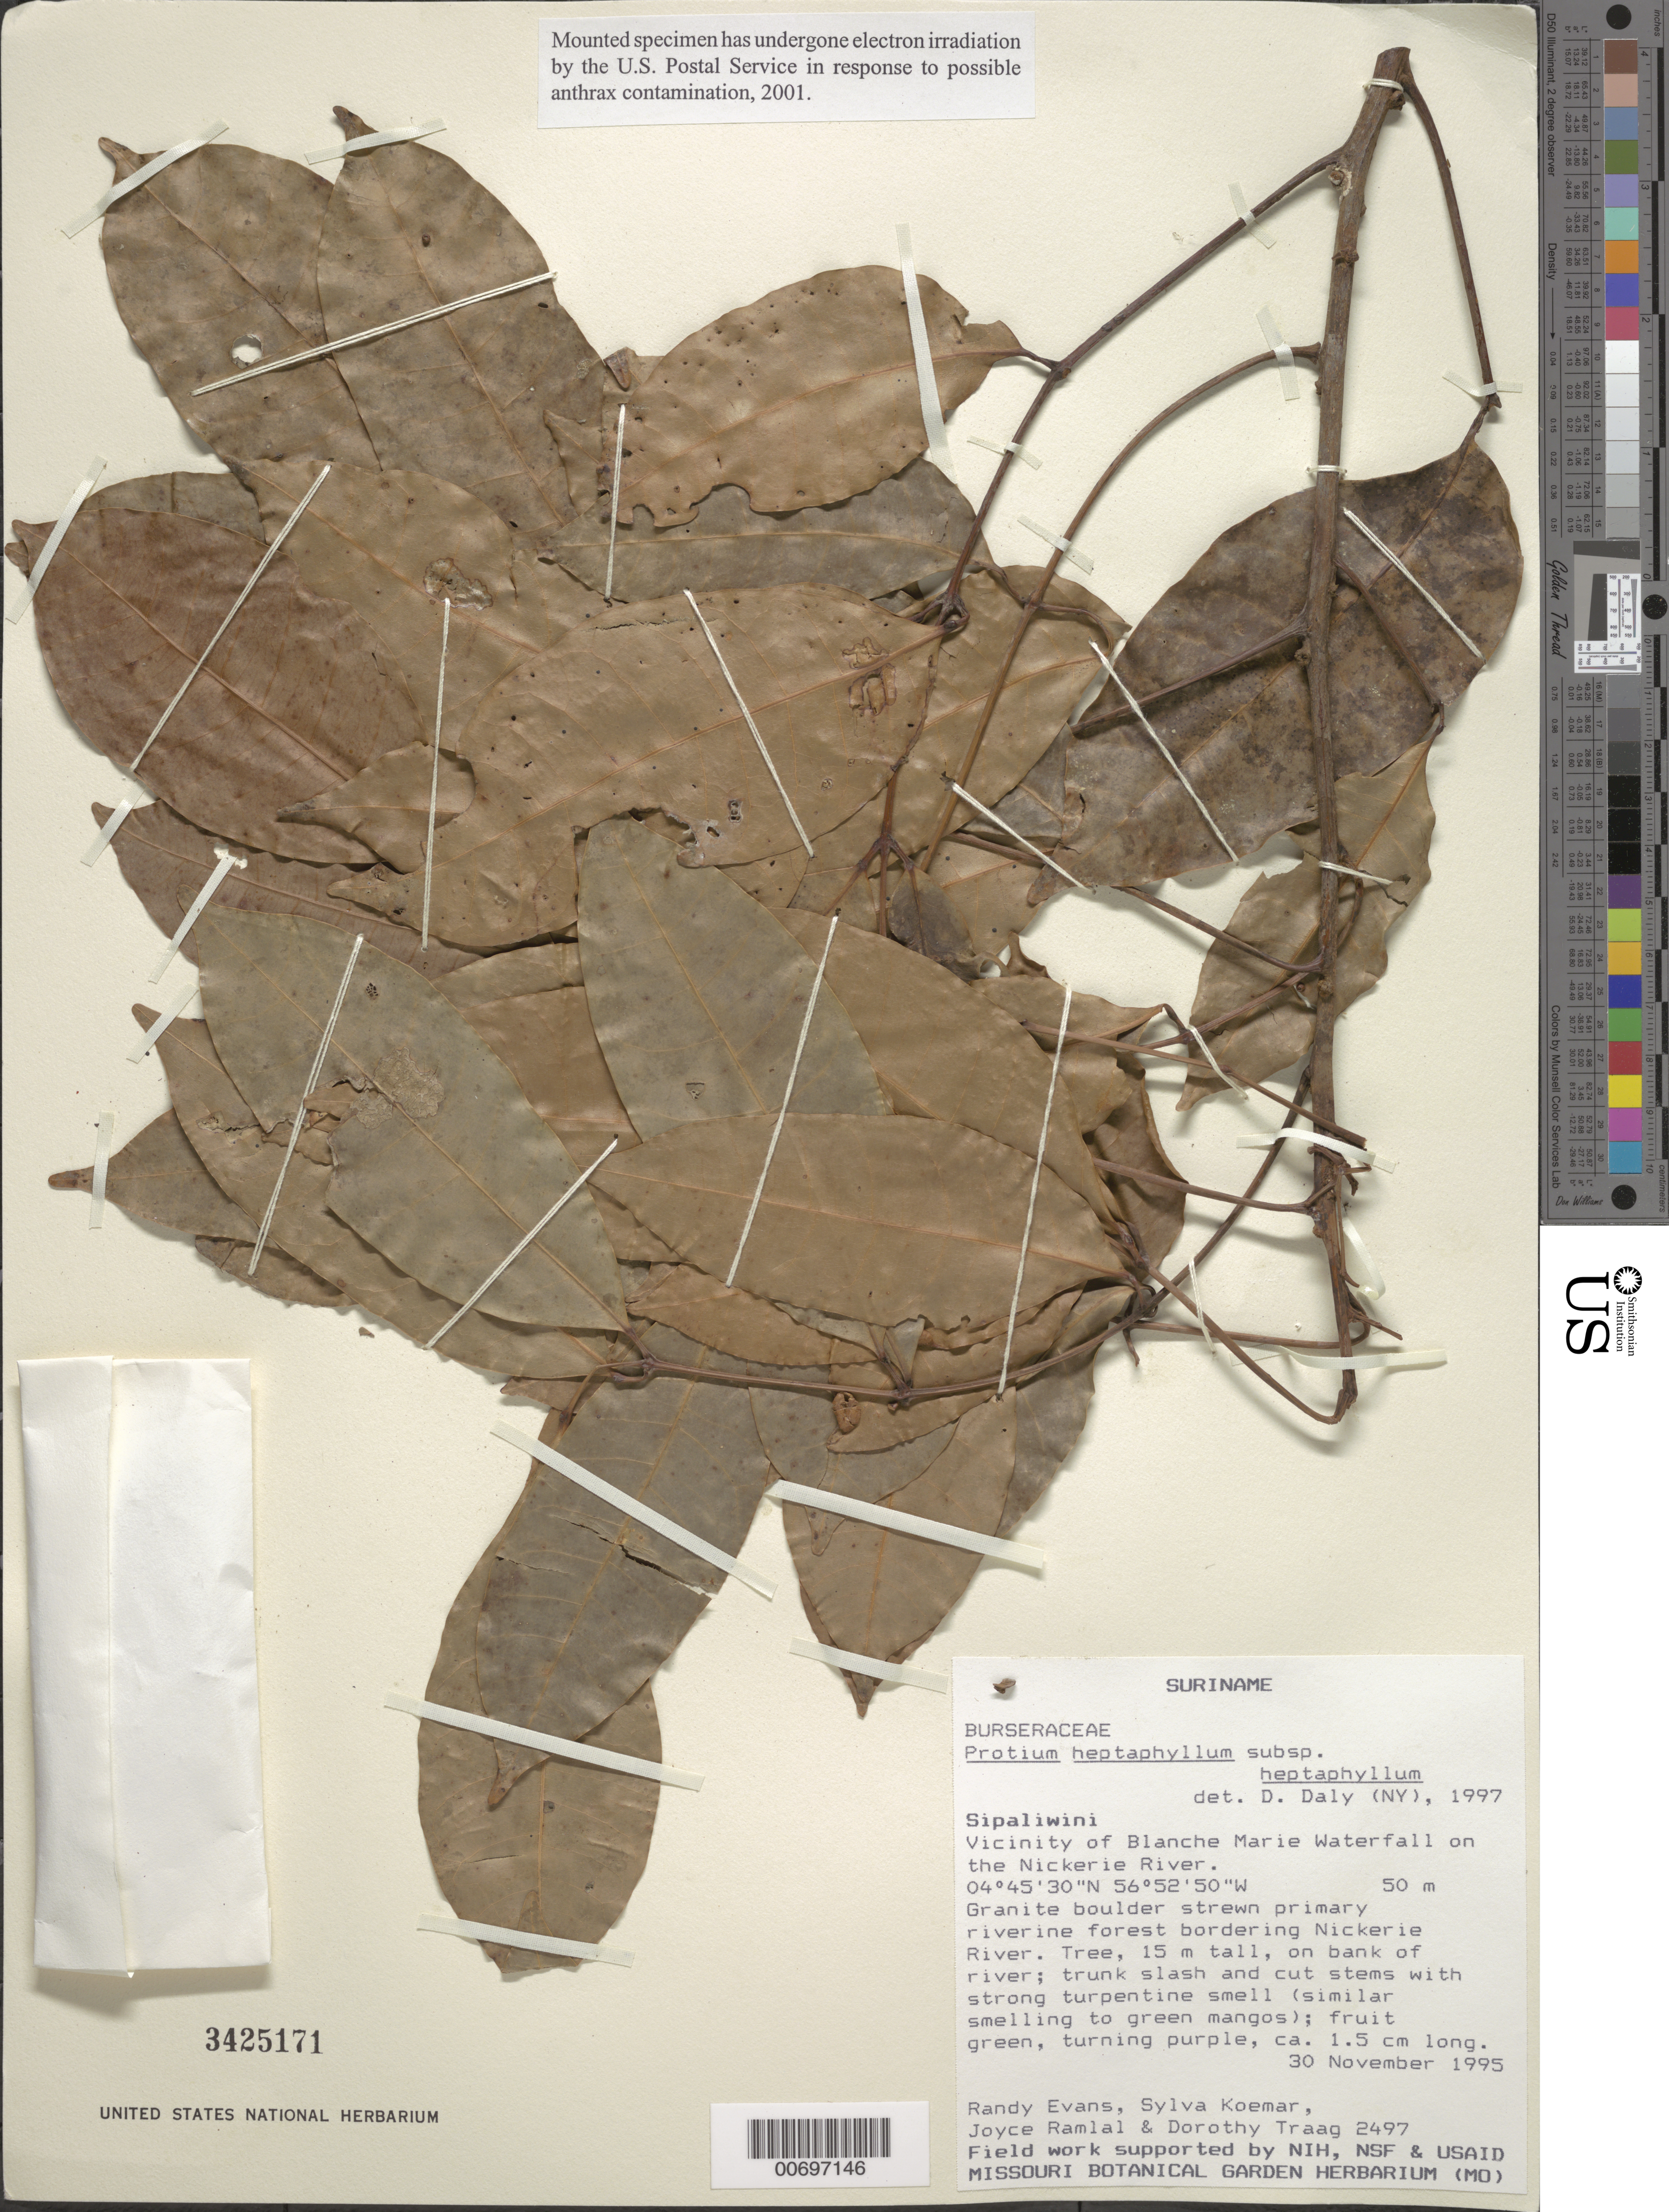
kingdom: Plantae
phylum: Tracheophyta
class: Magnoliopsida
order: Sapindales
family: Burseraceae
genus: Protium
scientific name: Protium heptaphyllum subsp. heptaphyllum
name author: (Aubl.) Marchand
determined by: Liesner, R. L.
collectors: R. Evans, S. Koemar, J. Ramlal & D. Traag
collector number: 2497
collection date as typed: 30-Nov-95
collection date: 1995-11-30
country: Suriname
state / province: Sipaliwini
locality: Blanche Marie Waterfall, vic., on Nickerie R.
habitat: Granite boulder strewn primary riverine forest bordering Nickerie River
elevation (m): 50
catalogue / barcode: US 3425171